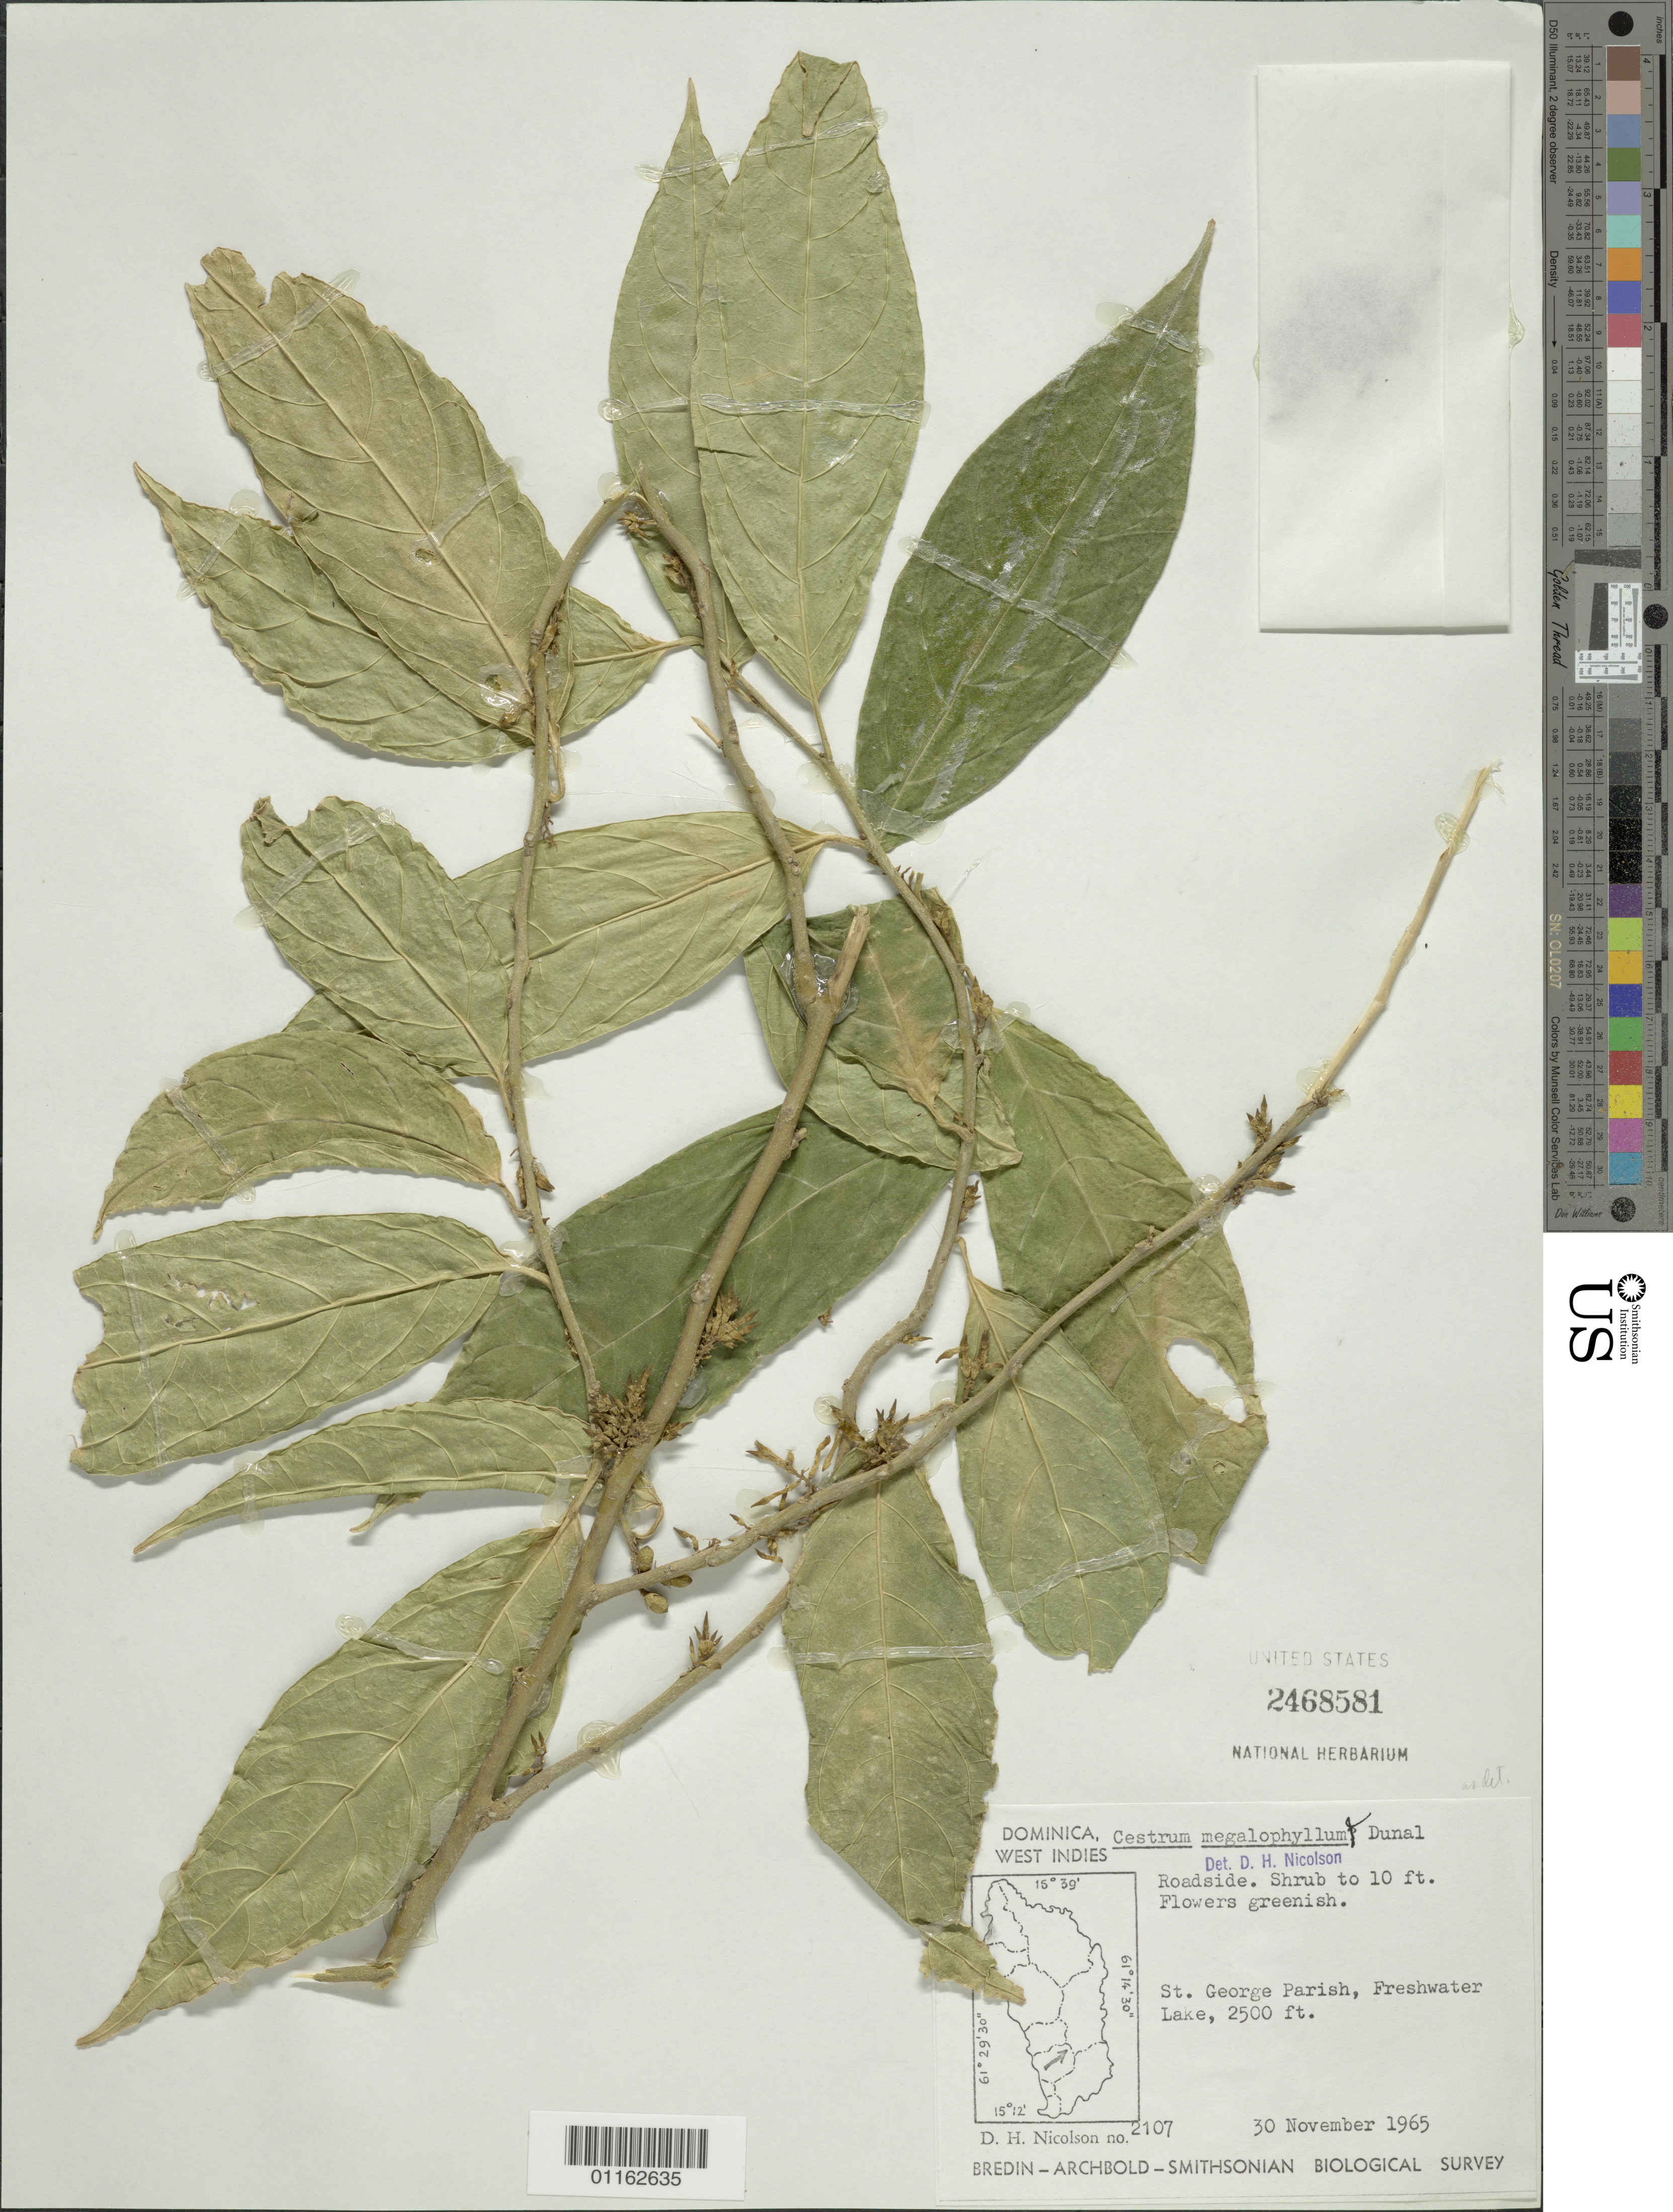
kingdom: Plantae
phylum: Tracheophyta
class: Magnoliopsida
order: Solanales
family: Solanaceae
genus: Cestrum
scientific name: Cestrum megalophyllum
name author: Dunal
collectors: D. H. Nicolson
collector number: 2107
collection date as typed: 30 Nov 1965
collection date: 1965-11-30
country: Dominica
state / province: St. George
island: Dominica I.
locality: Roadside freshwater lake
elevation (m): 762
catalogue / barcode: US 2468581